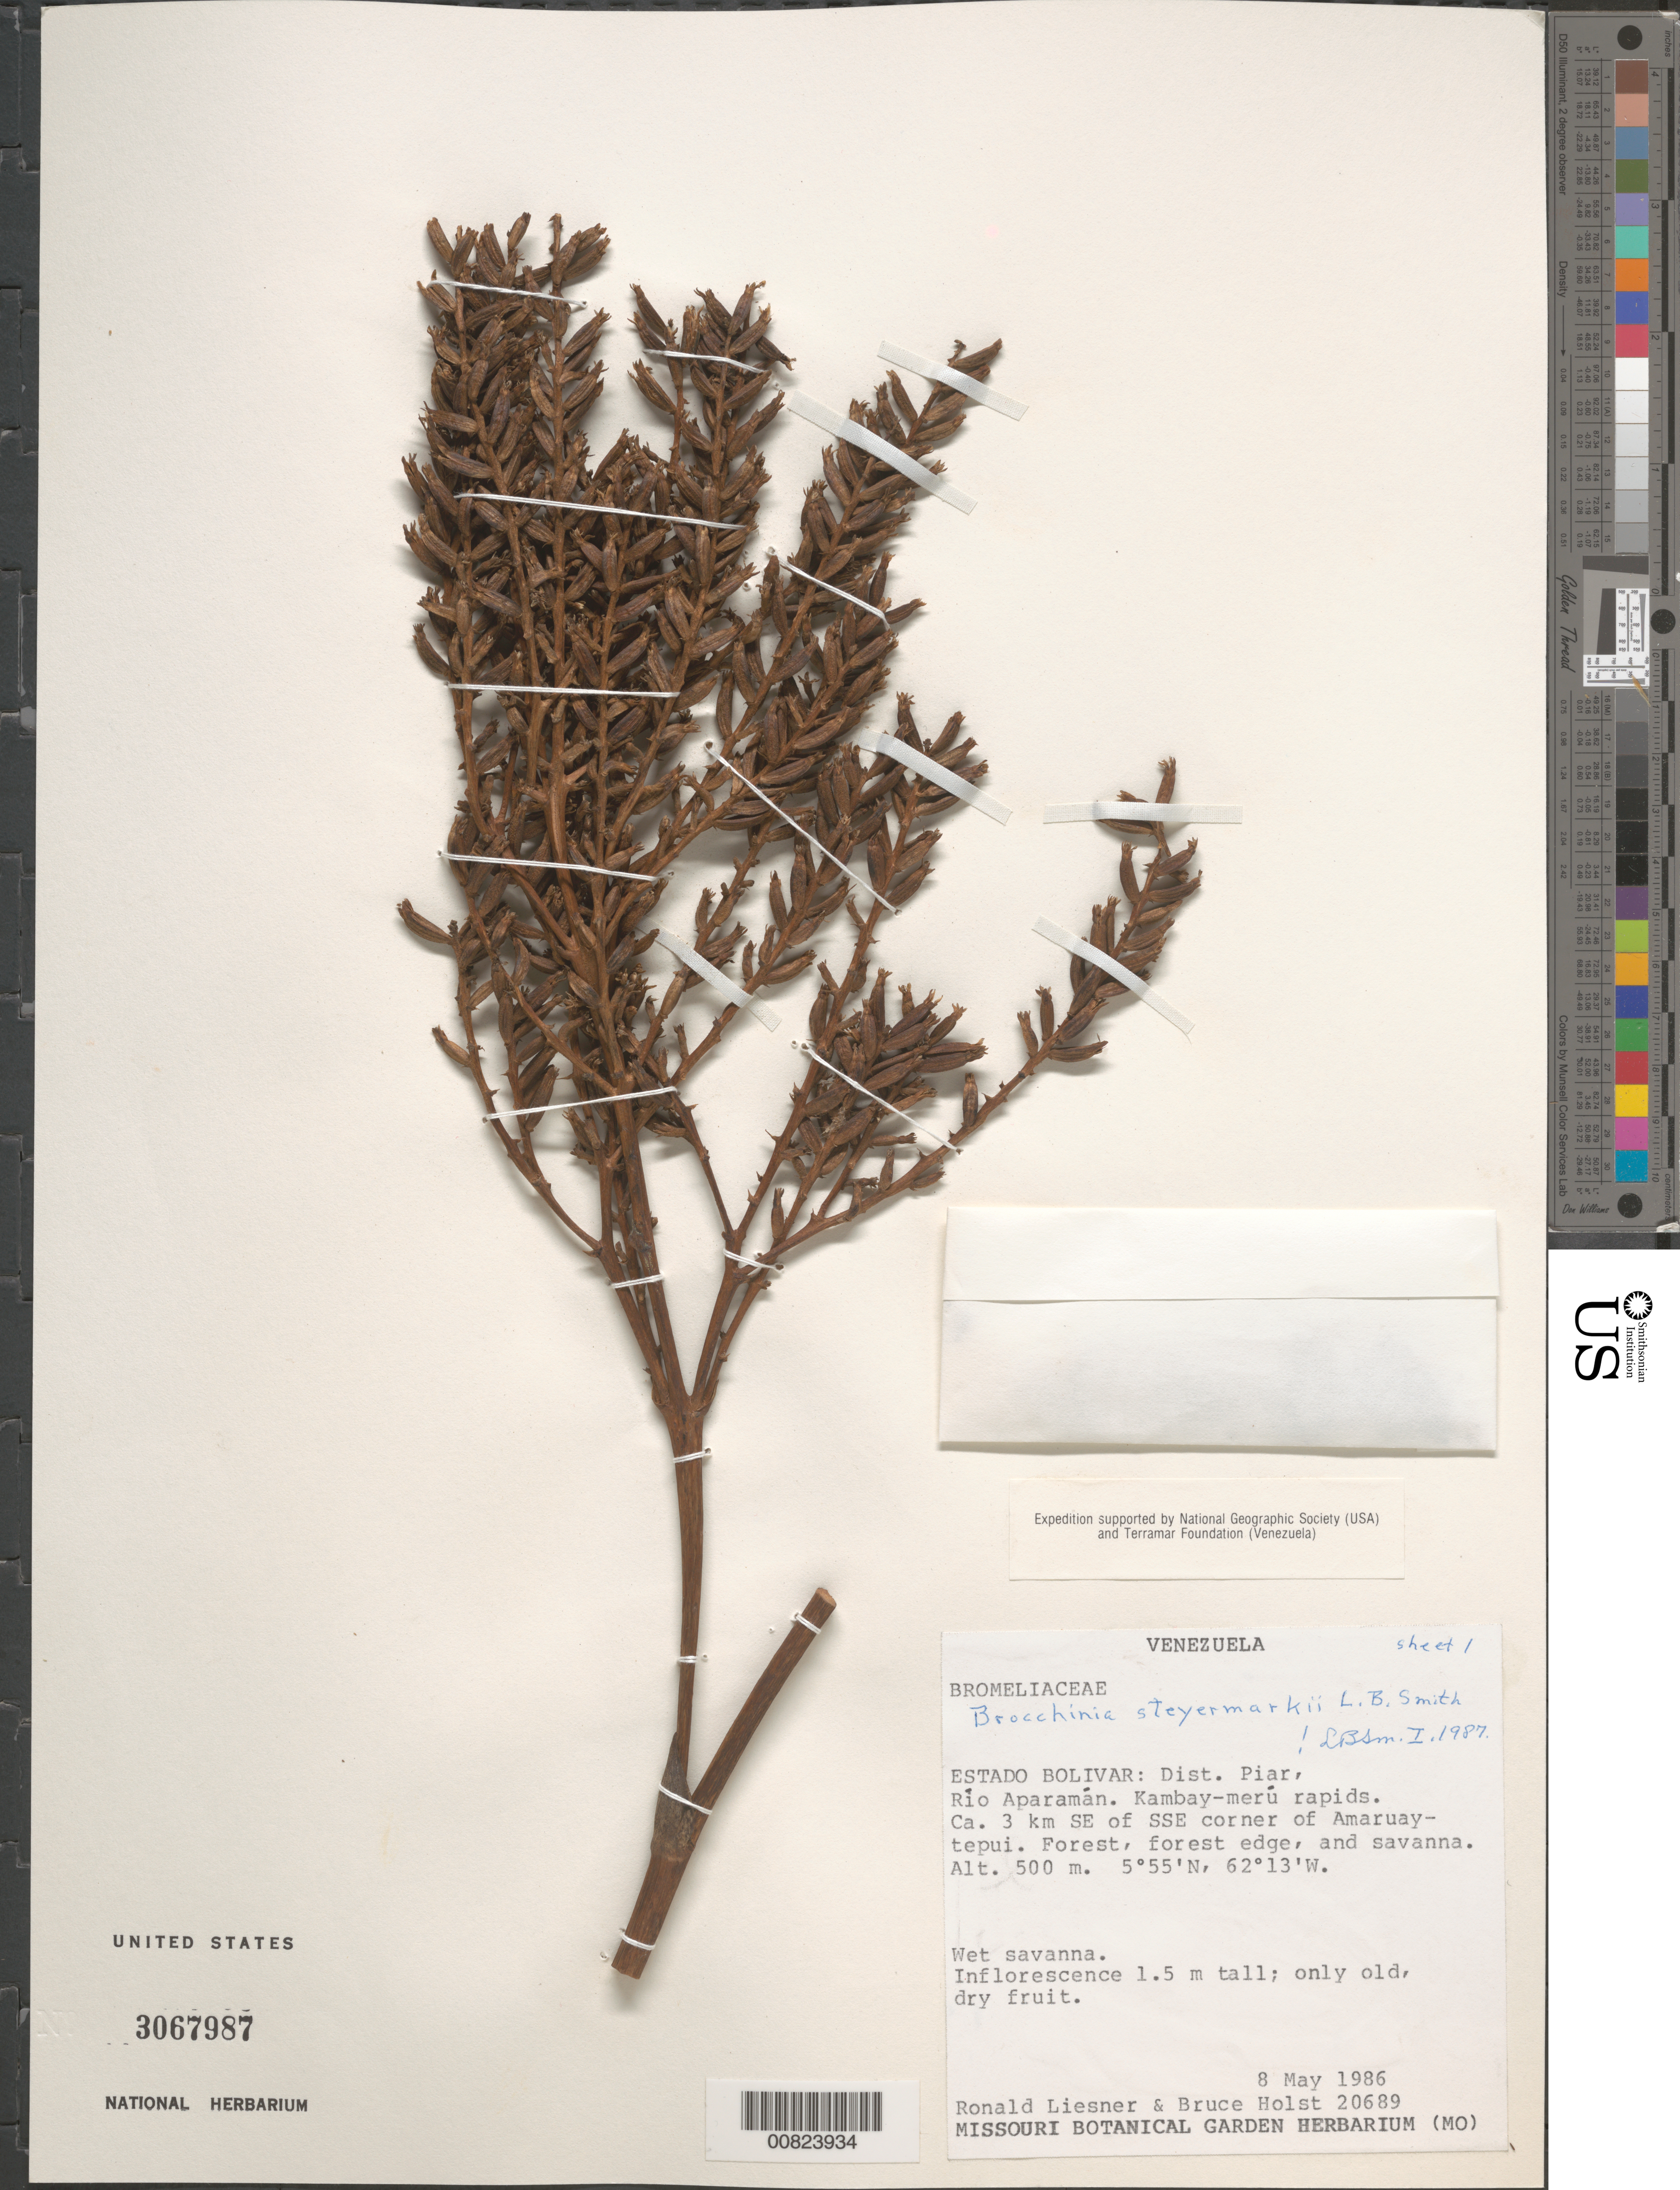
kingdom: Plantae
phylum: Tracheophyta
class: Liliopsida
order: Poales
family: Bromeliaceae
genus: Brocchinia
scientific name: Brocchinia steyermarkii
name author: L.B. Sm.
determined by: Smith, Lyman B., (US), NMNH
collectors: R. L. Liesner & B. Holst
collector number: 20689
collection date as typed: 8-May-86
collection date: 1986-05-08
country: Venezuela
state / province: Bolívar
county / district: Piar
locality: Río Aparamán, Kambay-merú rapids, 3 km SE of SSE corner of Amaruay-tepuí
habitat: Forest, forest edge, and wet savanna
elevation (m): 500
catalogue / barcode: US 3067987